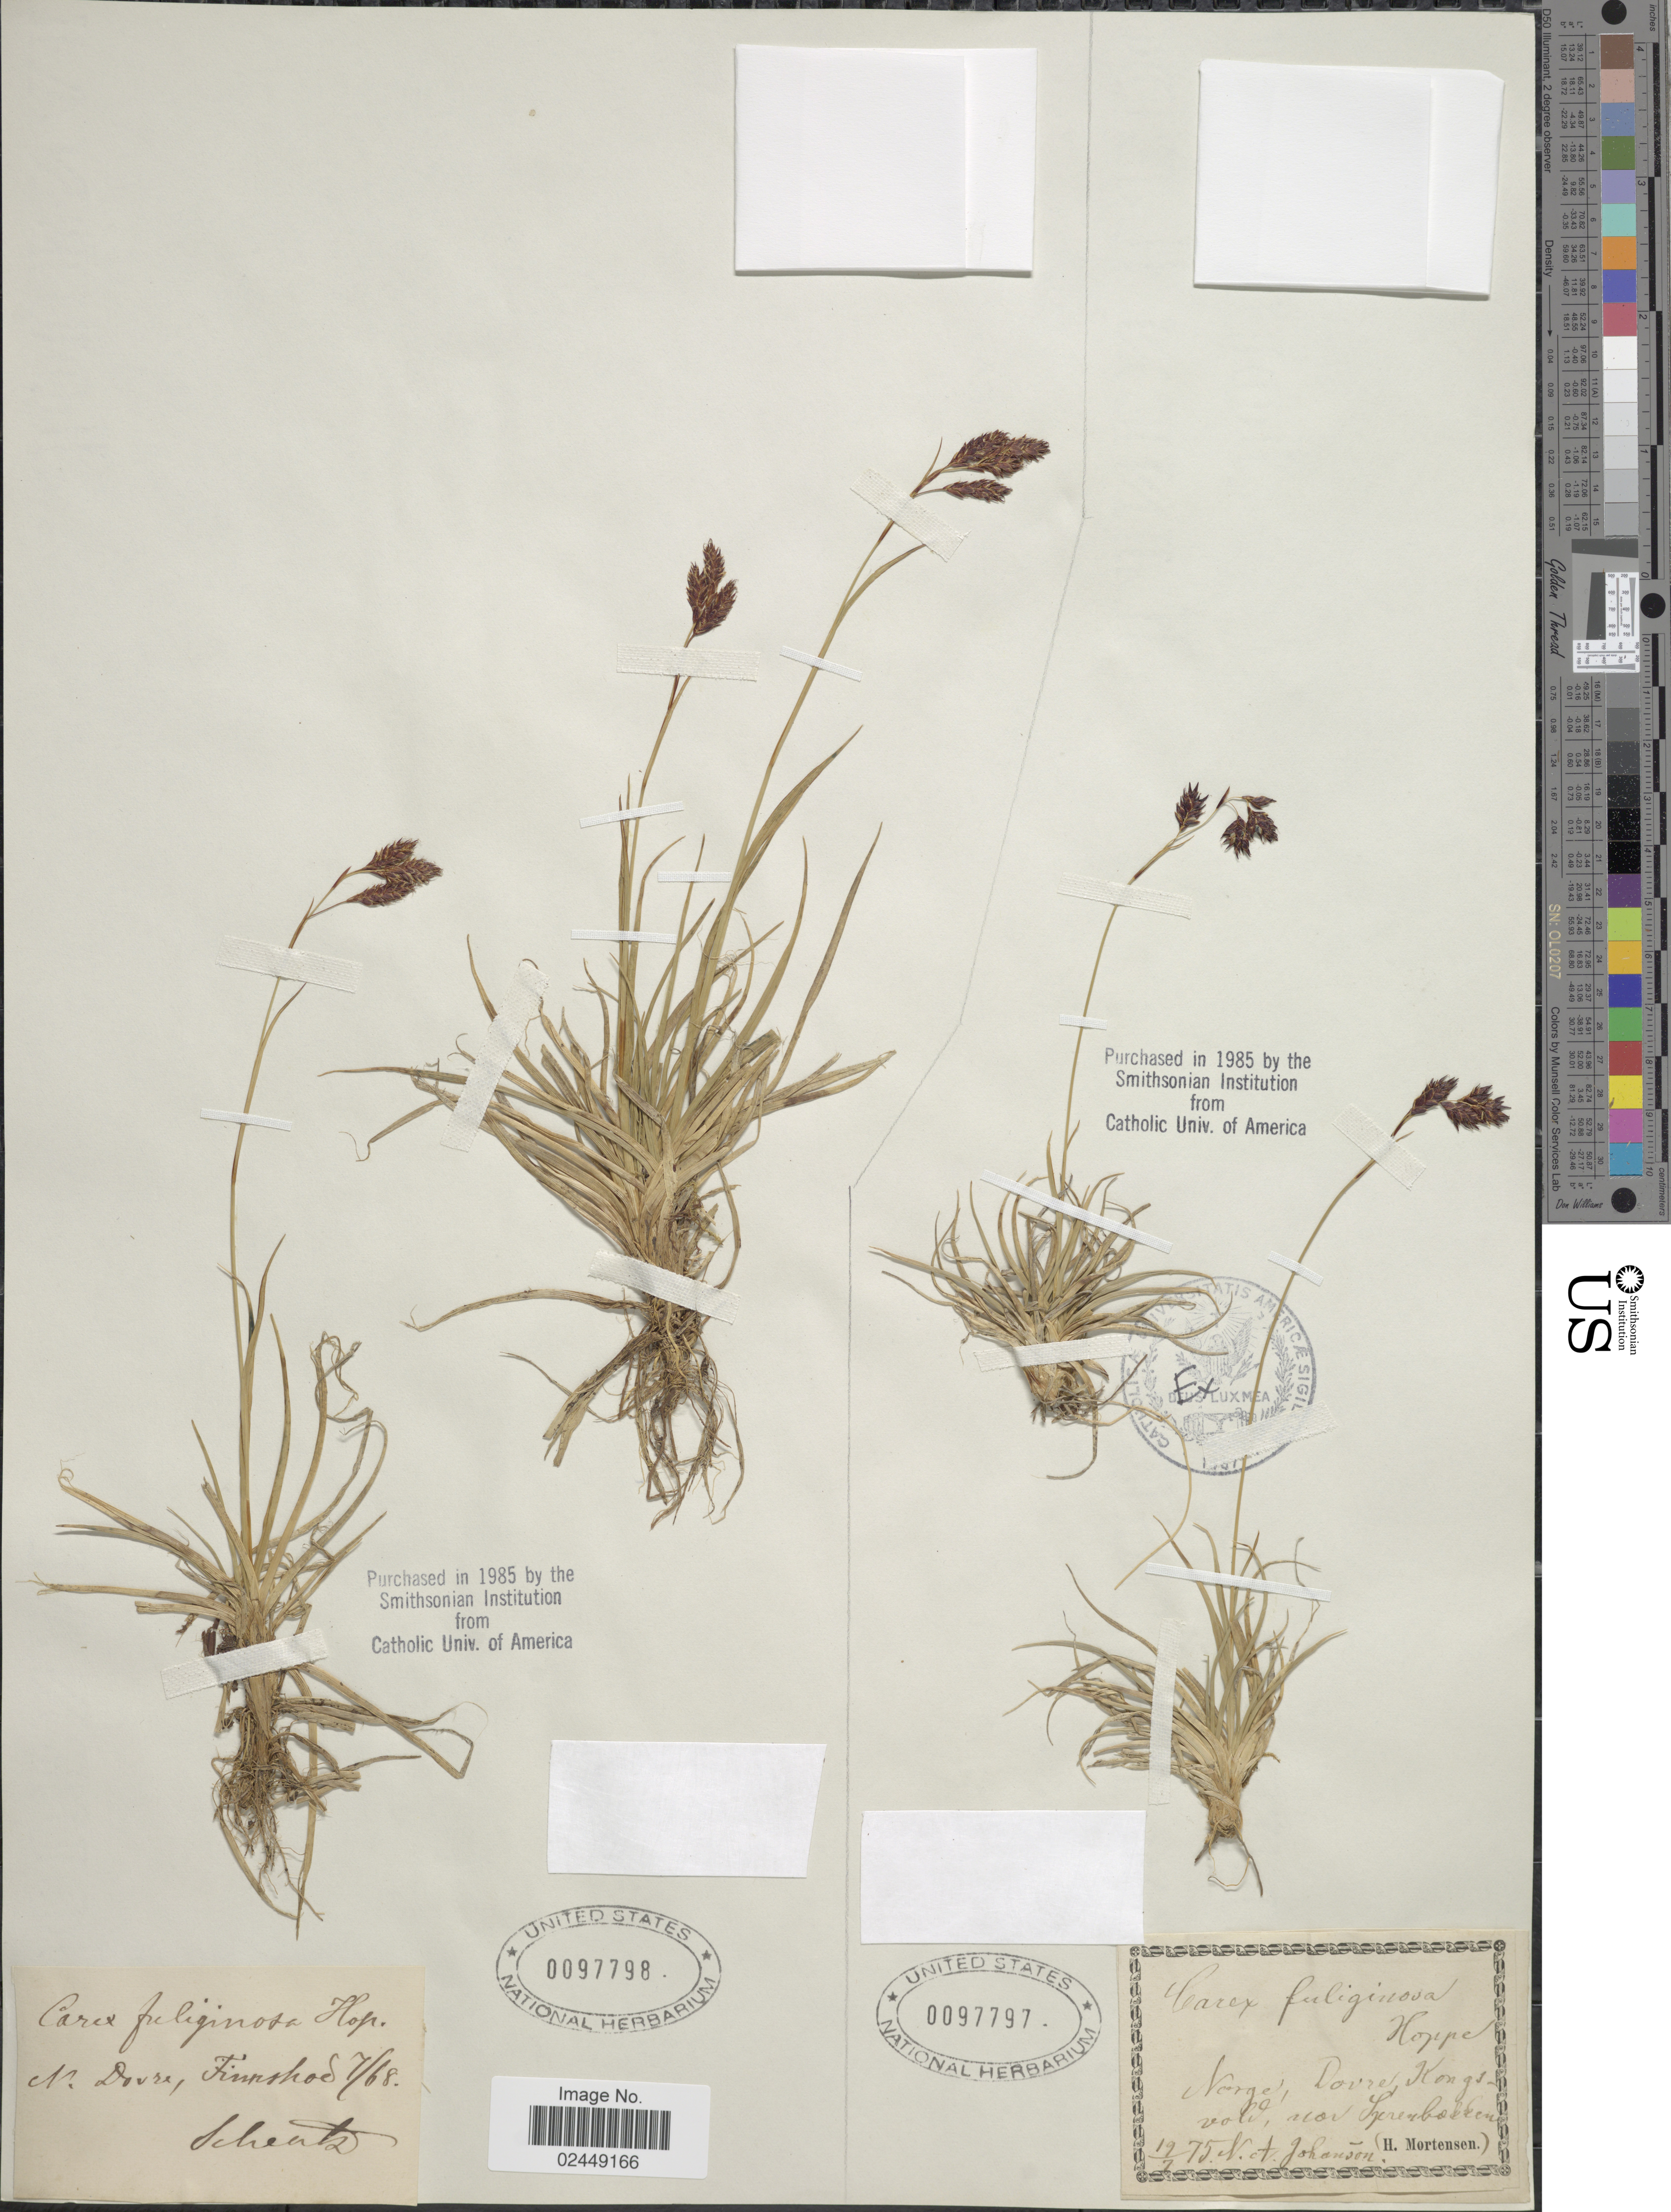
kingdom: Plantae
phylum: Tracheophyta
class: Liliopsida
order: Poales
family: Cyperaceae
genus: Carex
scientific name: Carex fuliginosa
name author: Schkuhr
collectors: N. Johanson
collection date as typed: Transcribed d/m/y: 19/7/75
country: Norway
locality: Dovre Kongsvold, nor Sprenbokken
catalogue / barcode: US 97797